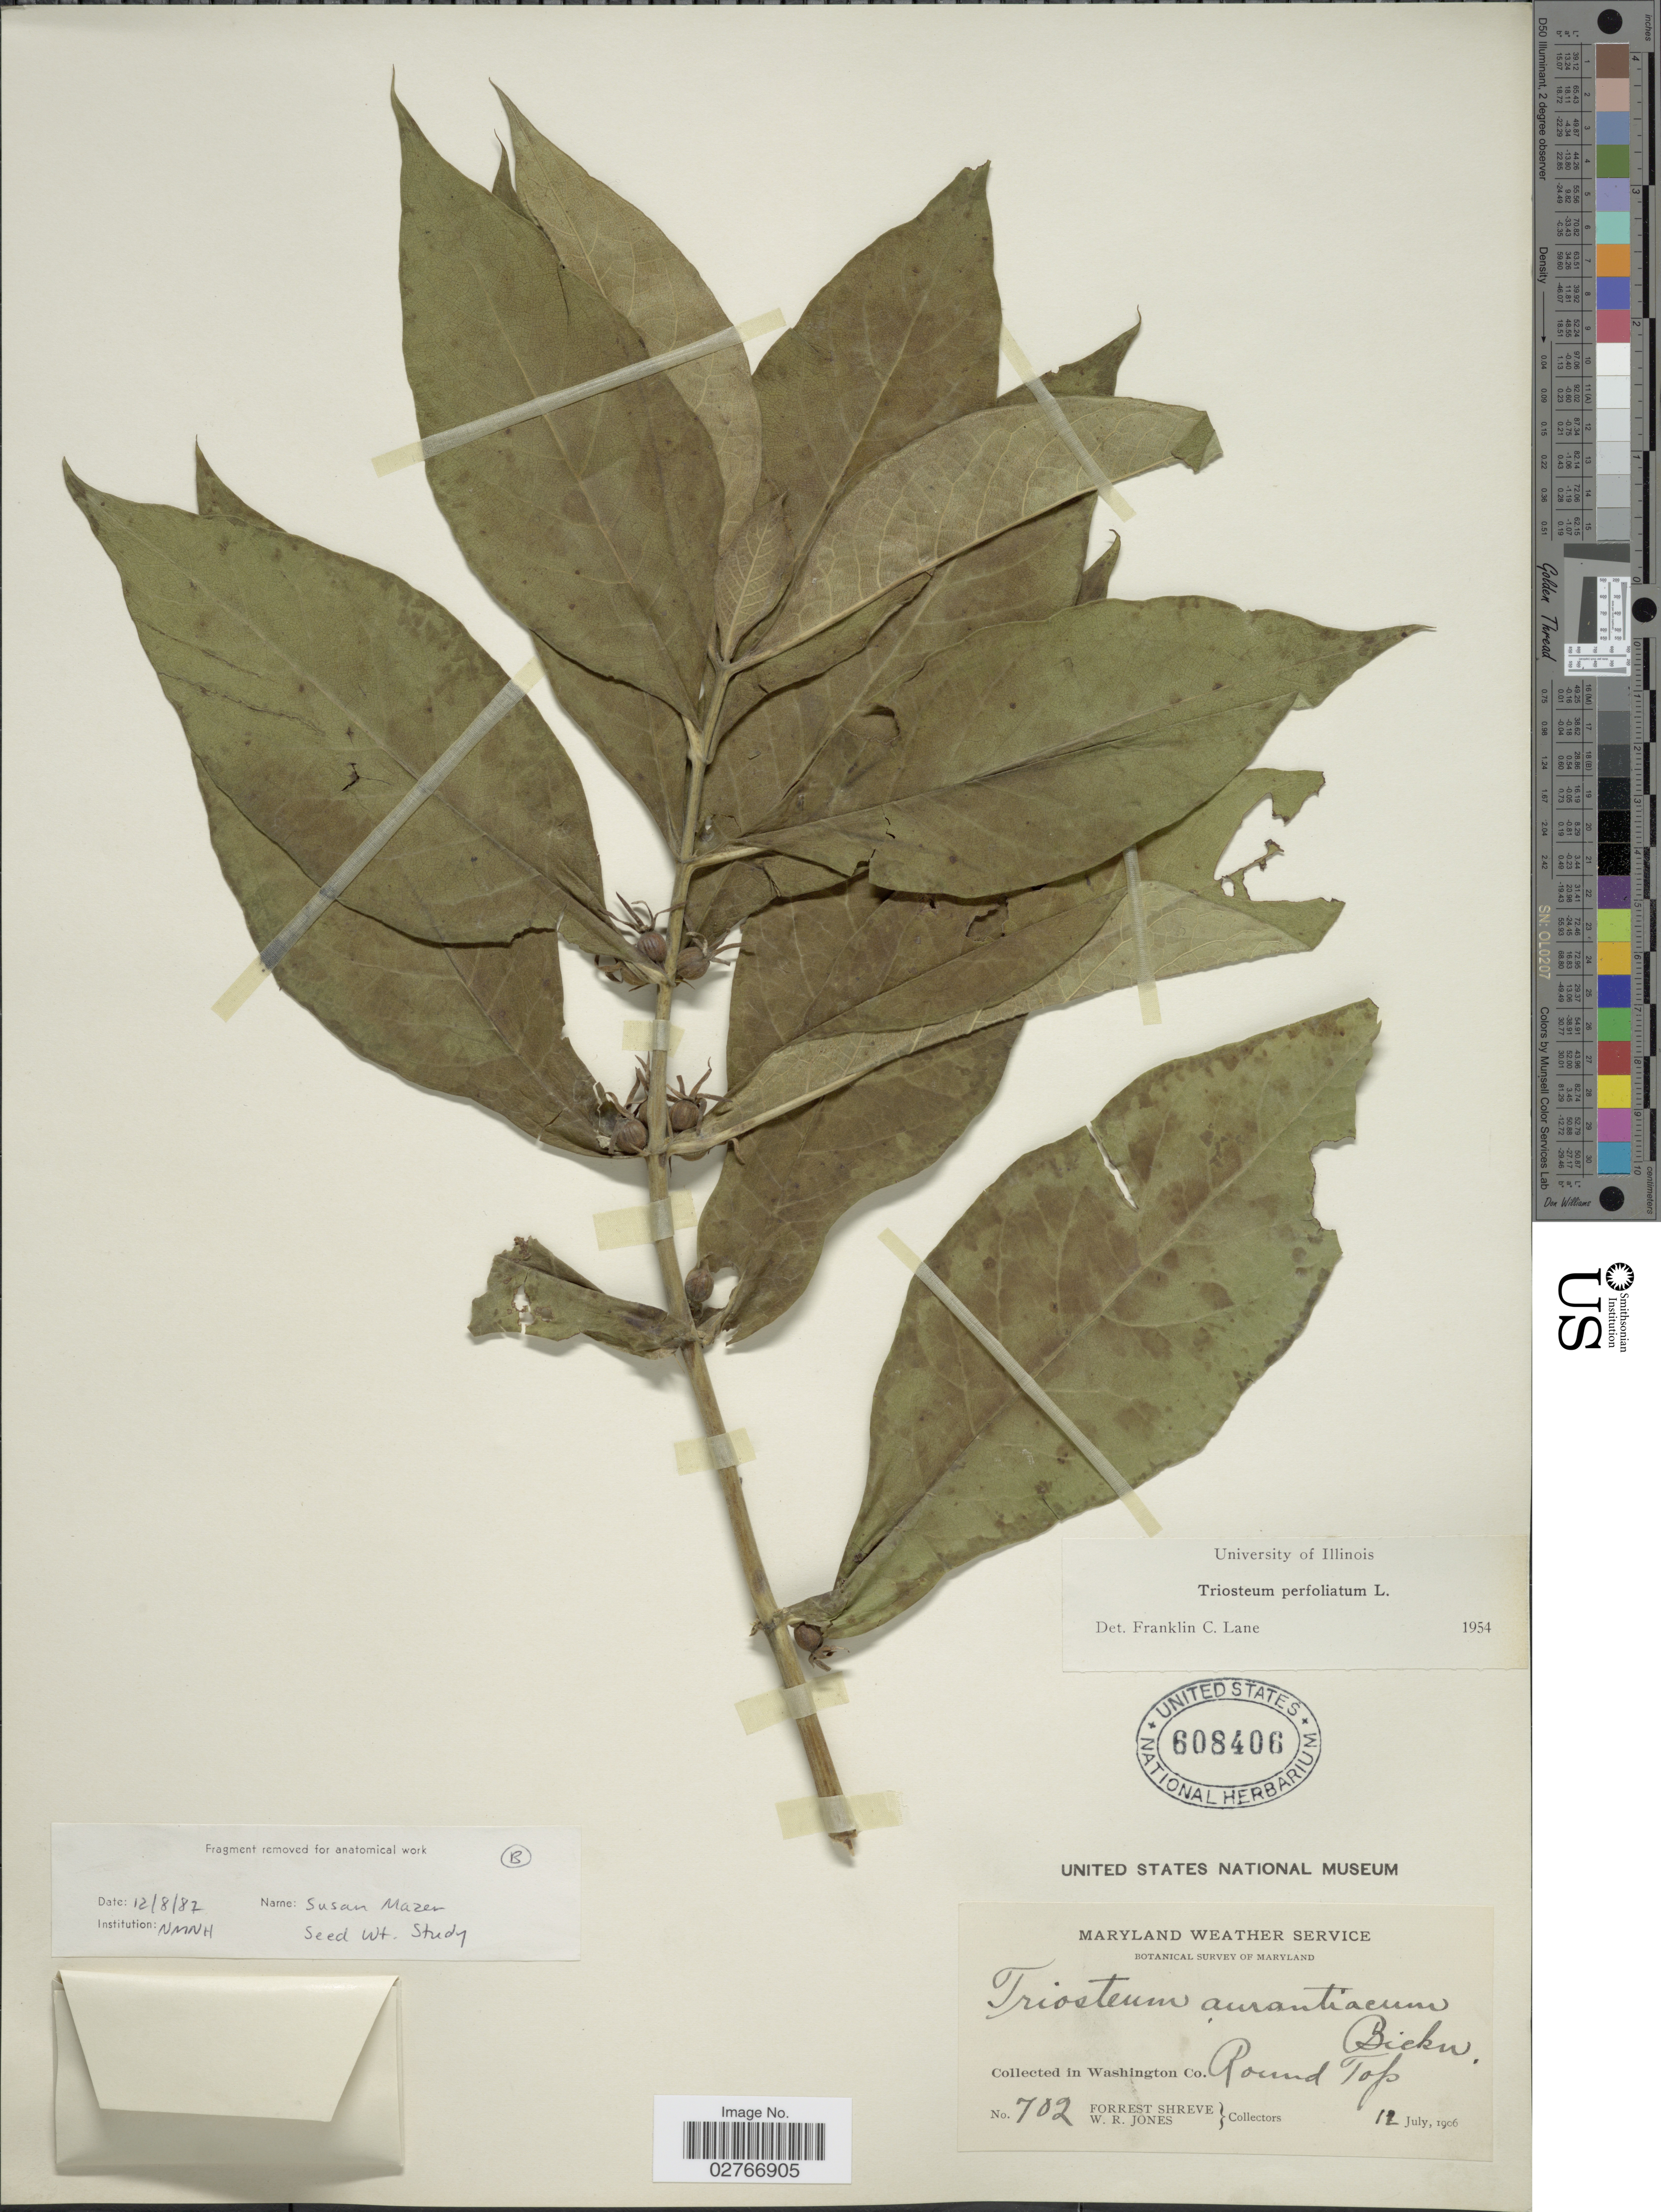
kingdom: Plantae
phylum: Tracheophyta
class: Magnoliopsida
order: Dipsacales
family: Caprifoliaceae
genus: Triosteum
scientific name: Triosteum perfoliatum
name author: L.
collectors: F. Shreve & W. R. Jones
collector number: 702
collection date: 1906-07-12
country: United States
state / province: Maryland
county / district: Washington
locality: Washington Co. Round Top.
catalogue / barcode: US 608406